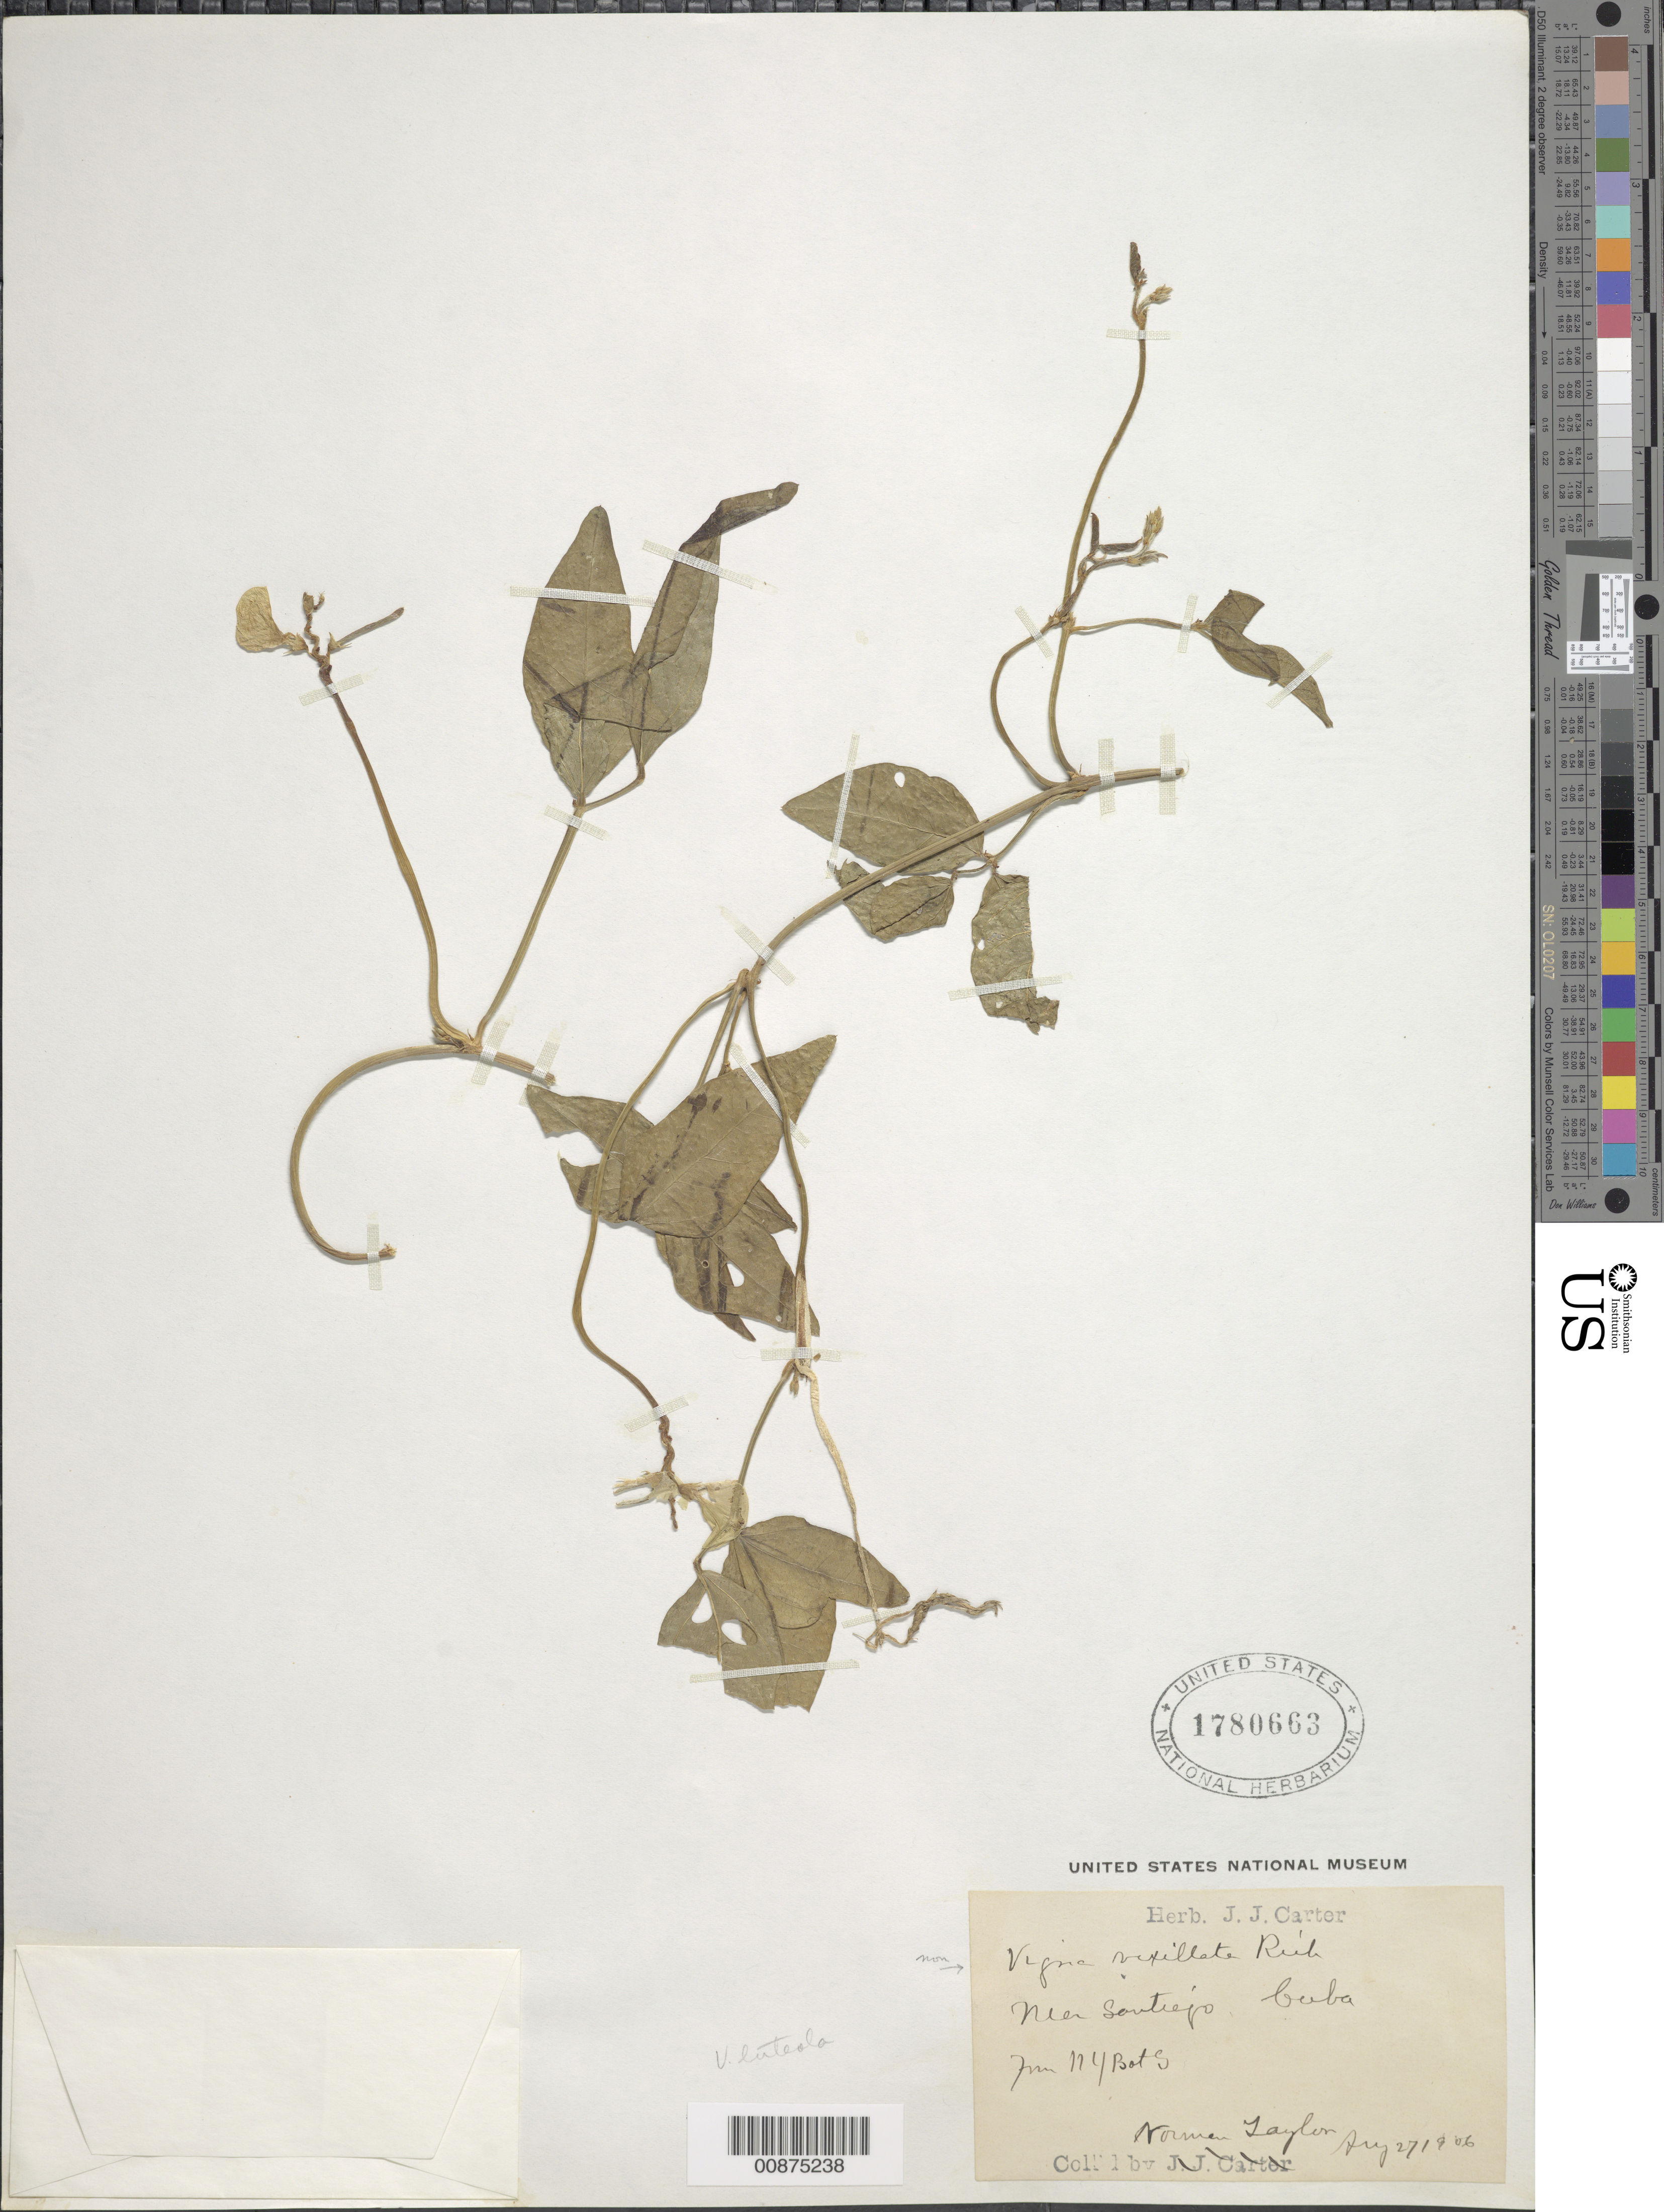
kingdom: Plantae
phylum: Tracheophyta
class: Magnoliopsida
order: Fabales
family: Fabaceae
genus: Vigna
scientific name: Vigna luteola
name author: (Jacq.) Benth.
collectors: N. Taylor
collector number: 114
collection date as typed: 27 Aug 1906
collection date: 1906-08-27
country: Cuba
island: Cuba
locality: Near Santiago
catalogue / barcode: US 1780663